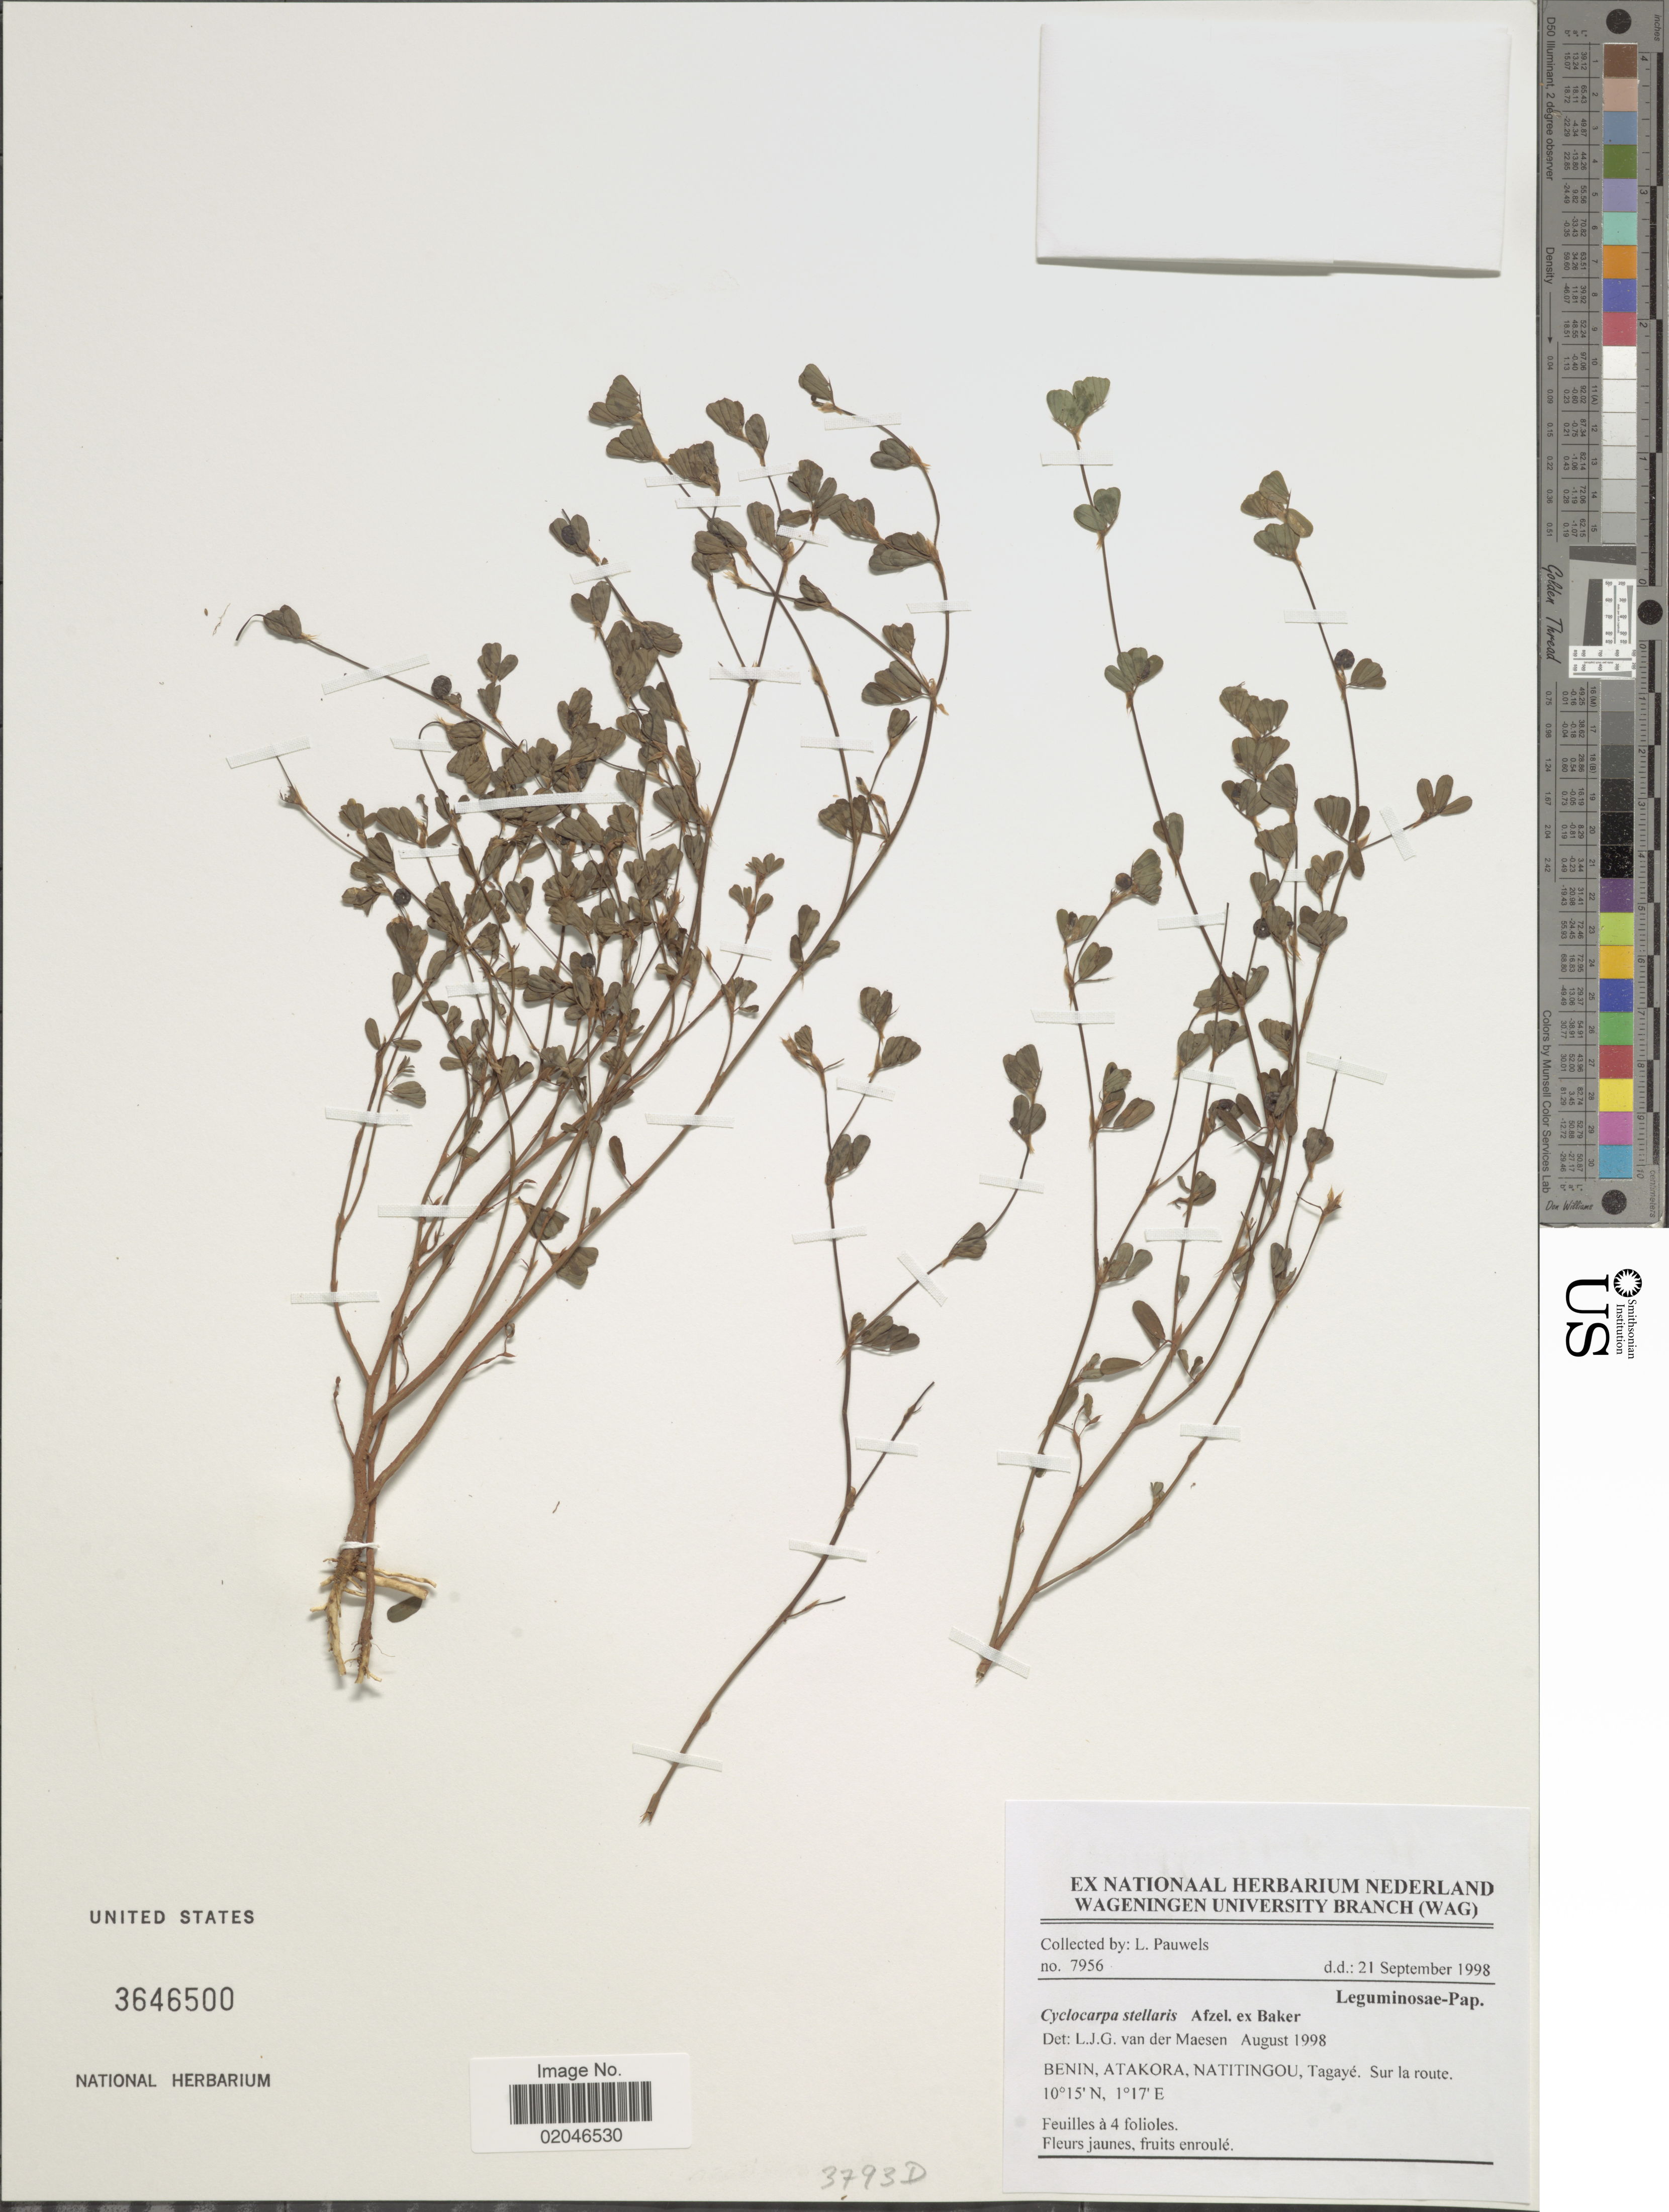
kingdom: Plantae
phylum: Tracheophyta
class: Magnoliopsida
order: Fabales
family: Fabaceae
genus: Cyclocarpa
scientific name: Cyclocarpa stellaris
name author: Baker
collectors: L. Pauwels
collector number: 7956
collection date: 1998-09-21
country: Benin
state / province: Atakora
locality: Natitingou, Tagayé, Sur la route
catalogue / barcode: US 3646500